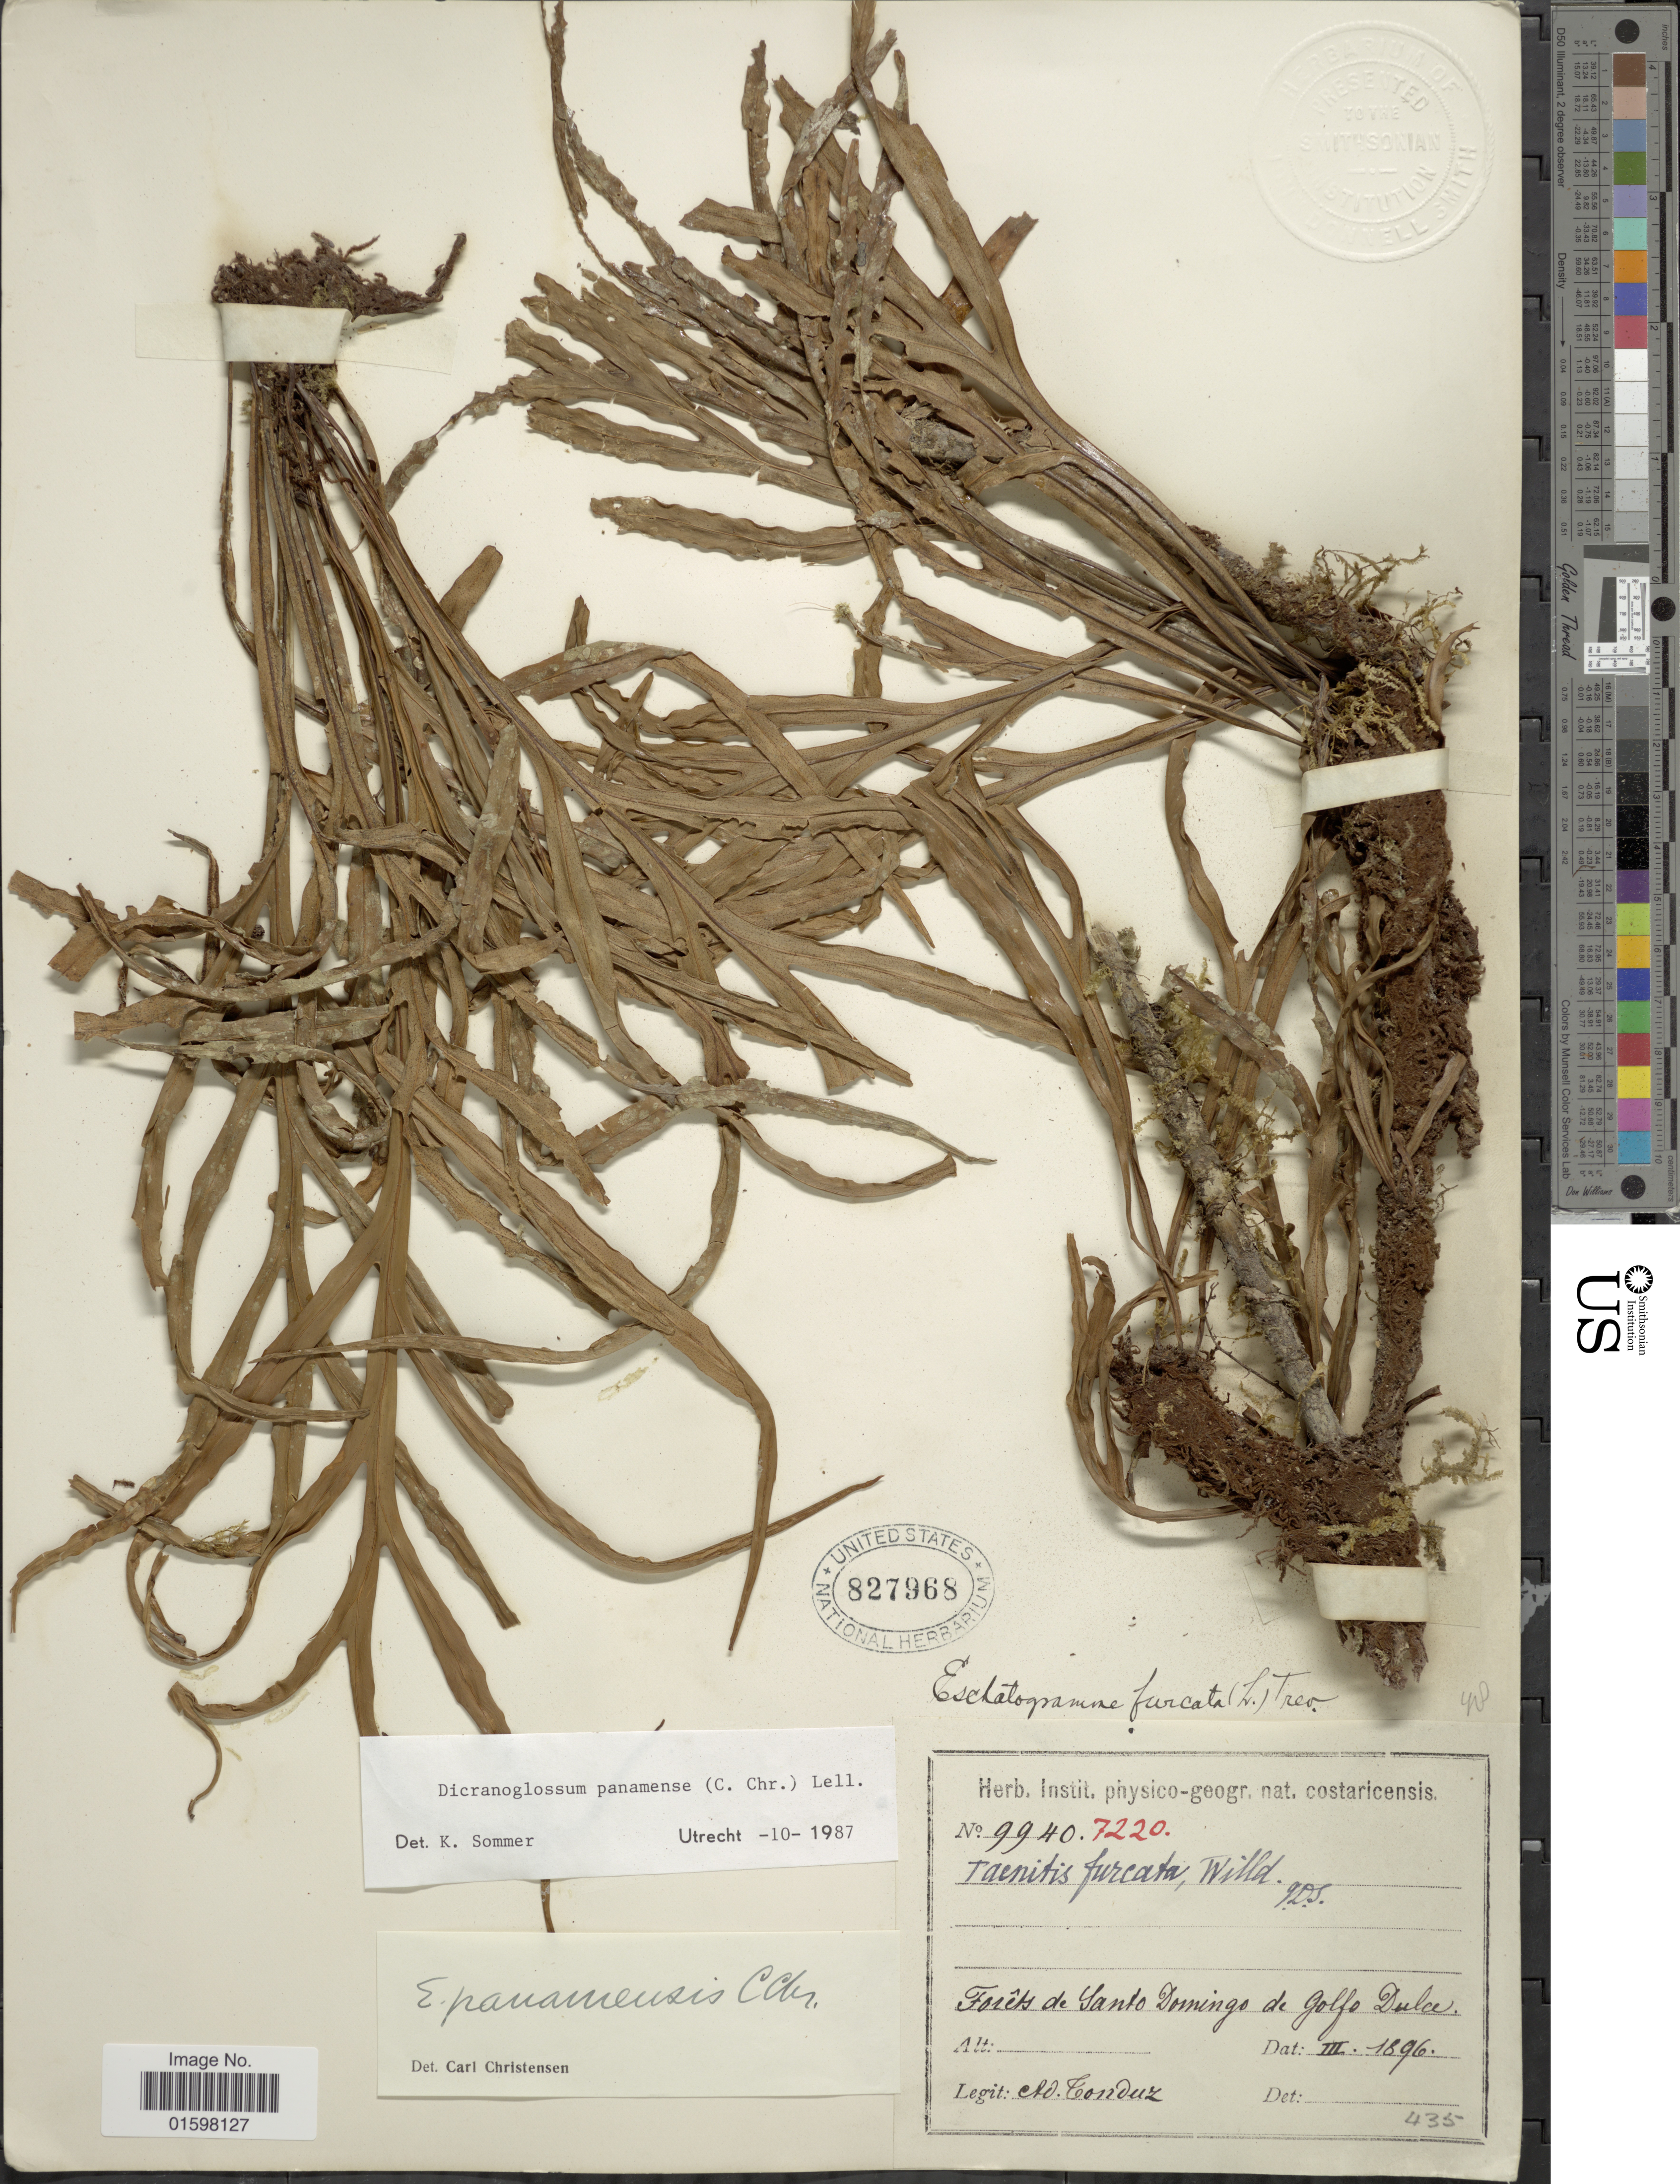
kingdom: Plantae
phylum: Tracheophyta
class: Polypodiopsida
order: Polypodiales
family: Polypodiaceae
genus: Pleopeltis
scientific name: Pleopeltis panamensis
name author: (Weath.) Pic. Serm.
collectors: A. Tonduz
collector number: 9940/7220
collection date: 1896-03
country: Costa Rica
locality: Forest de Santo Domingo de Golfo Dulces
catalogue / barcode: US 827968